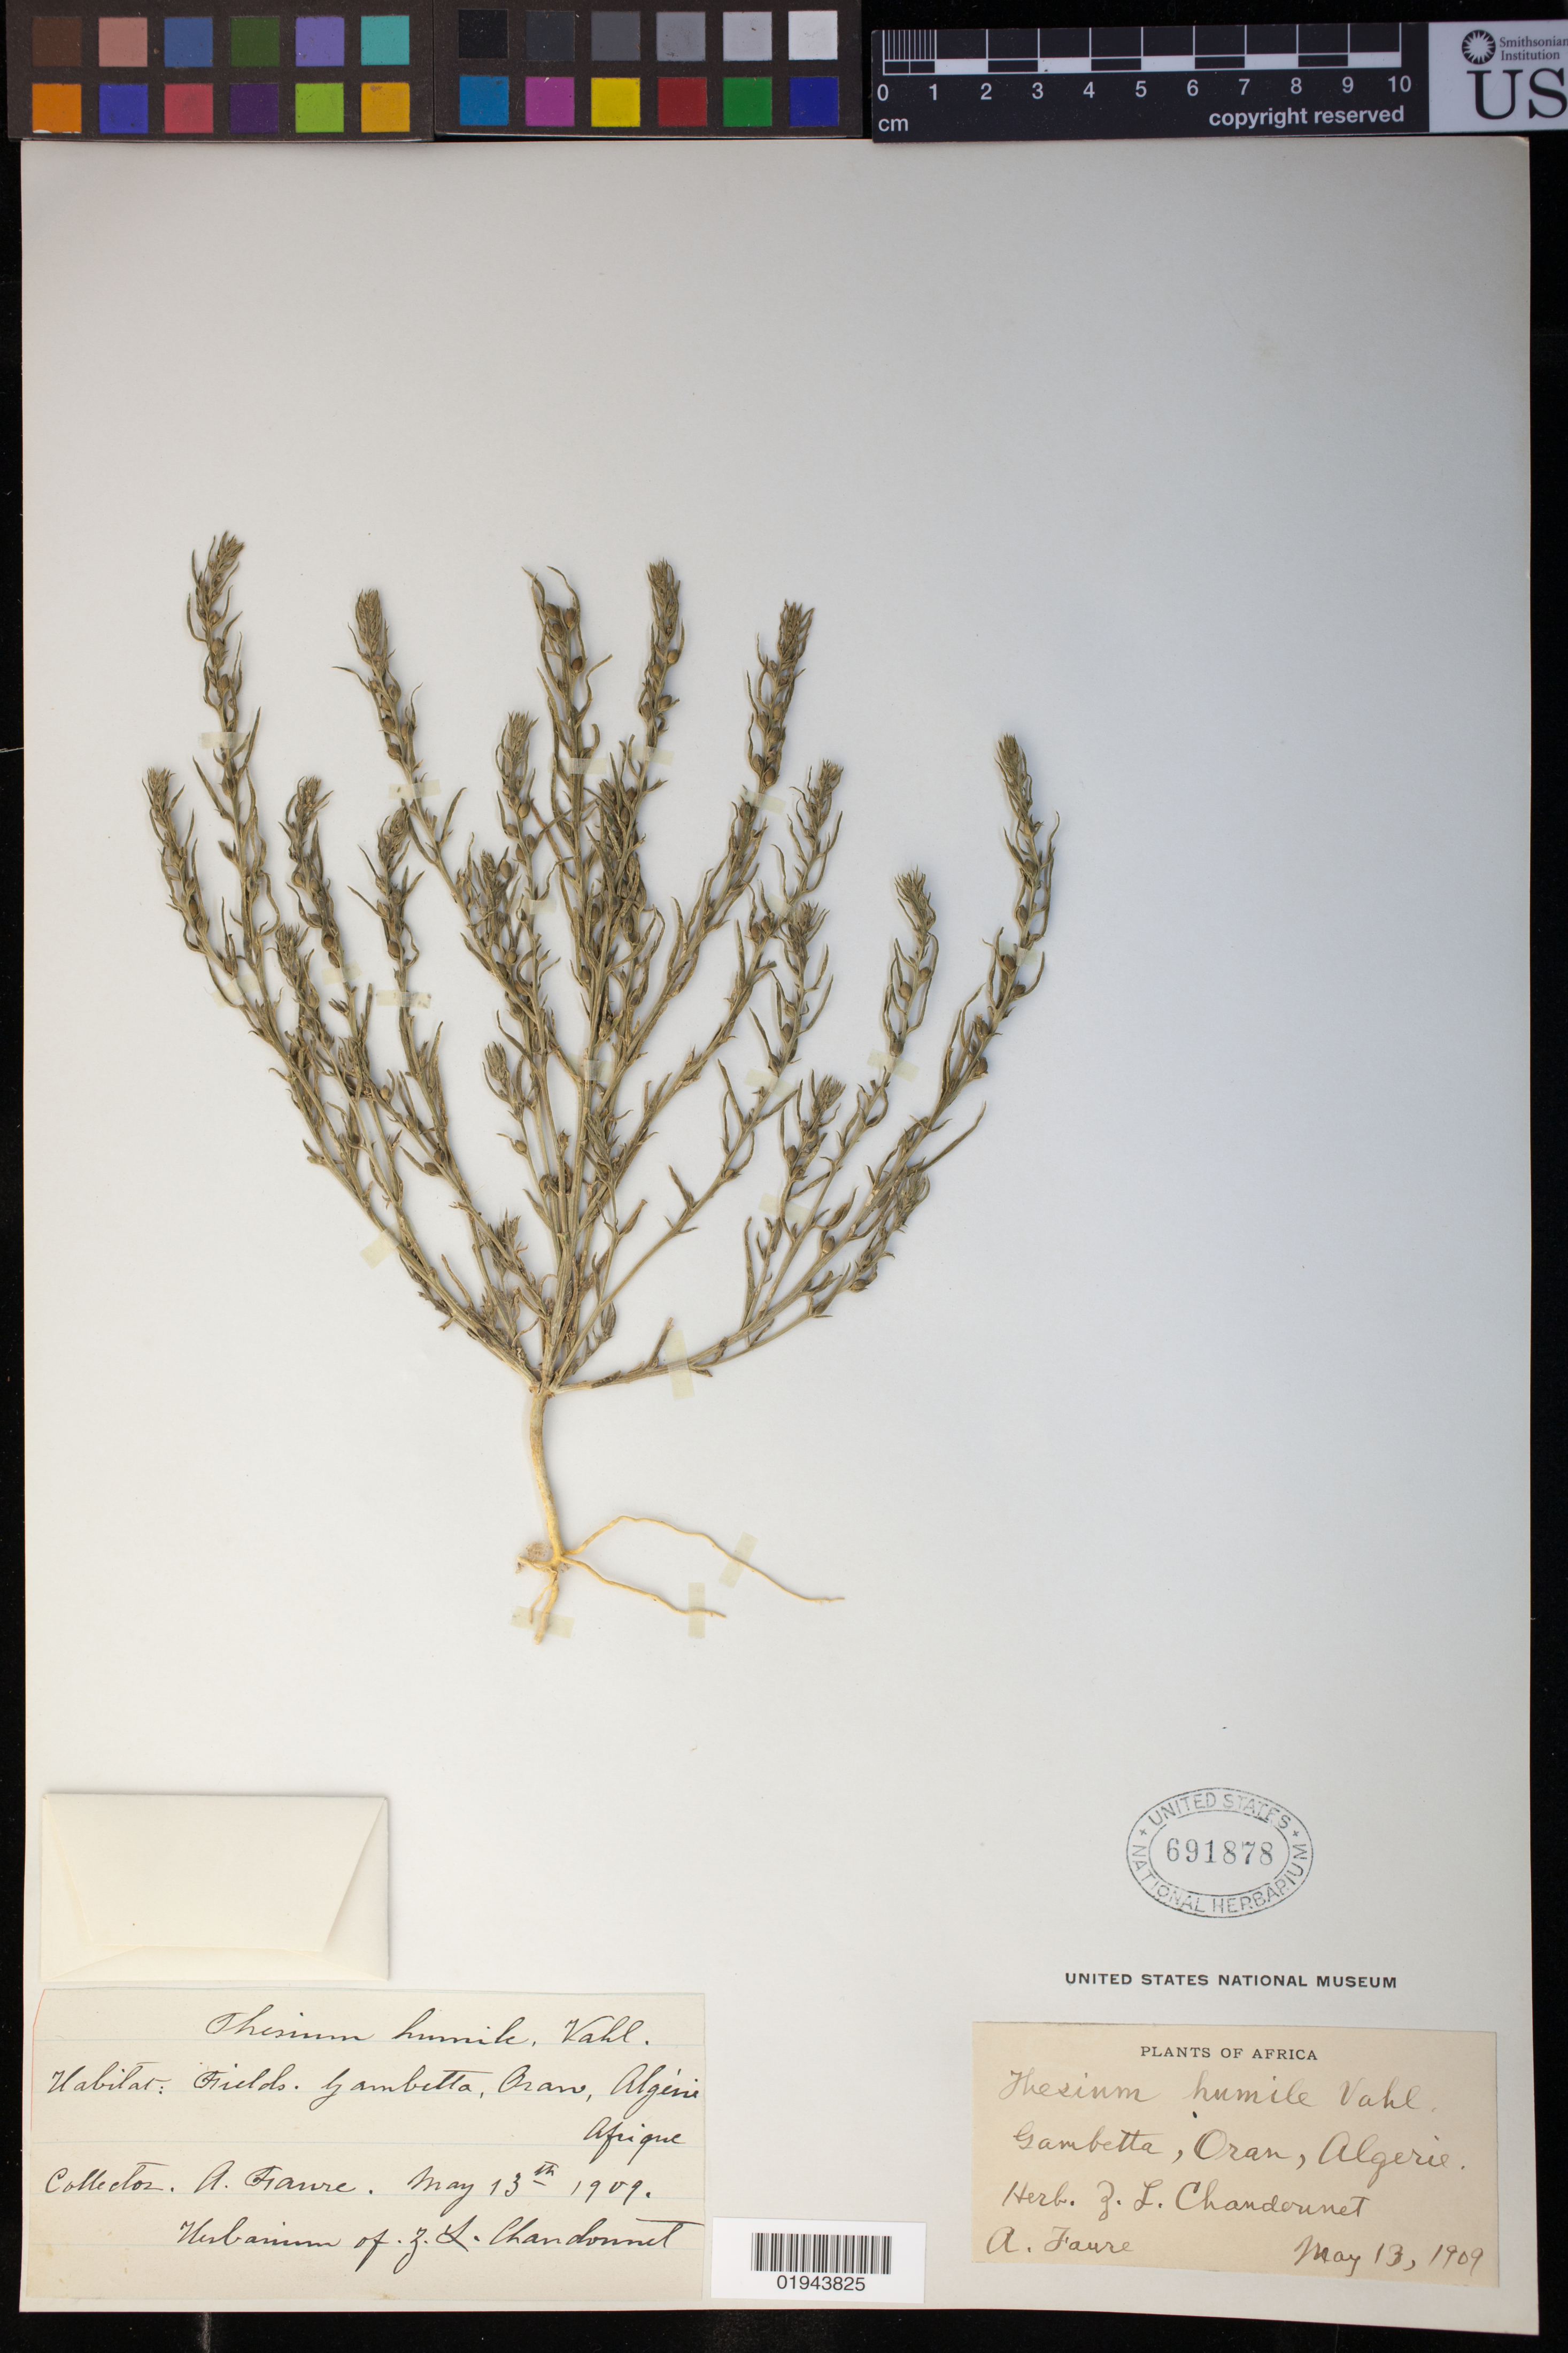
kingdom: Plantae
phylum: Tracheophyta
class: Magnoliopsida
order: Santalales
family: Thesiaceae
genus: Thesium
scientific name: Thesium humile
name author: Vahl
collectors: A. Faure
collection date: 1909-05-13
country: Algeria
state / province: Oran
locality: Gambetta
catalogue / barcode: US 691878